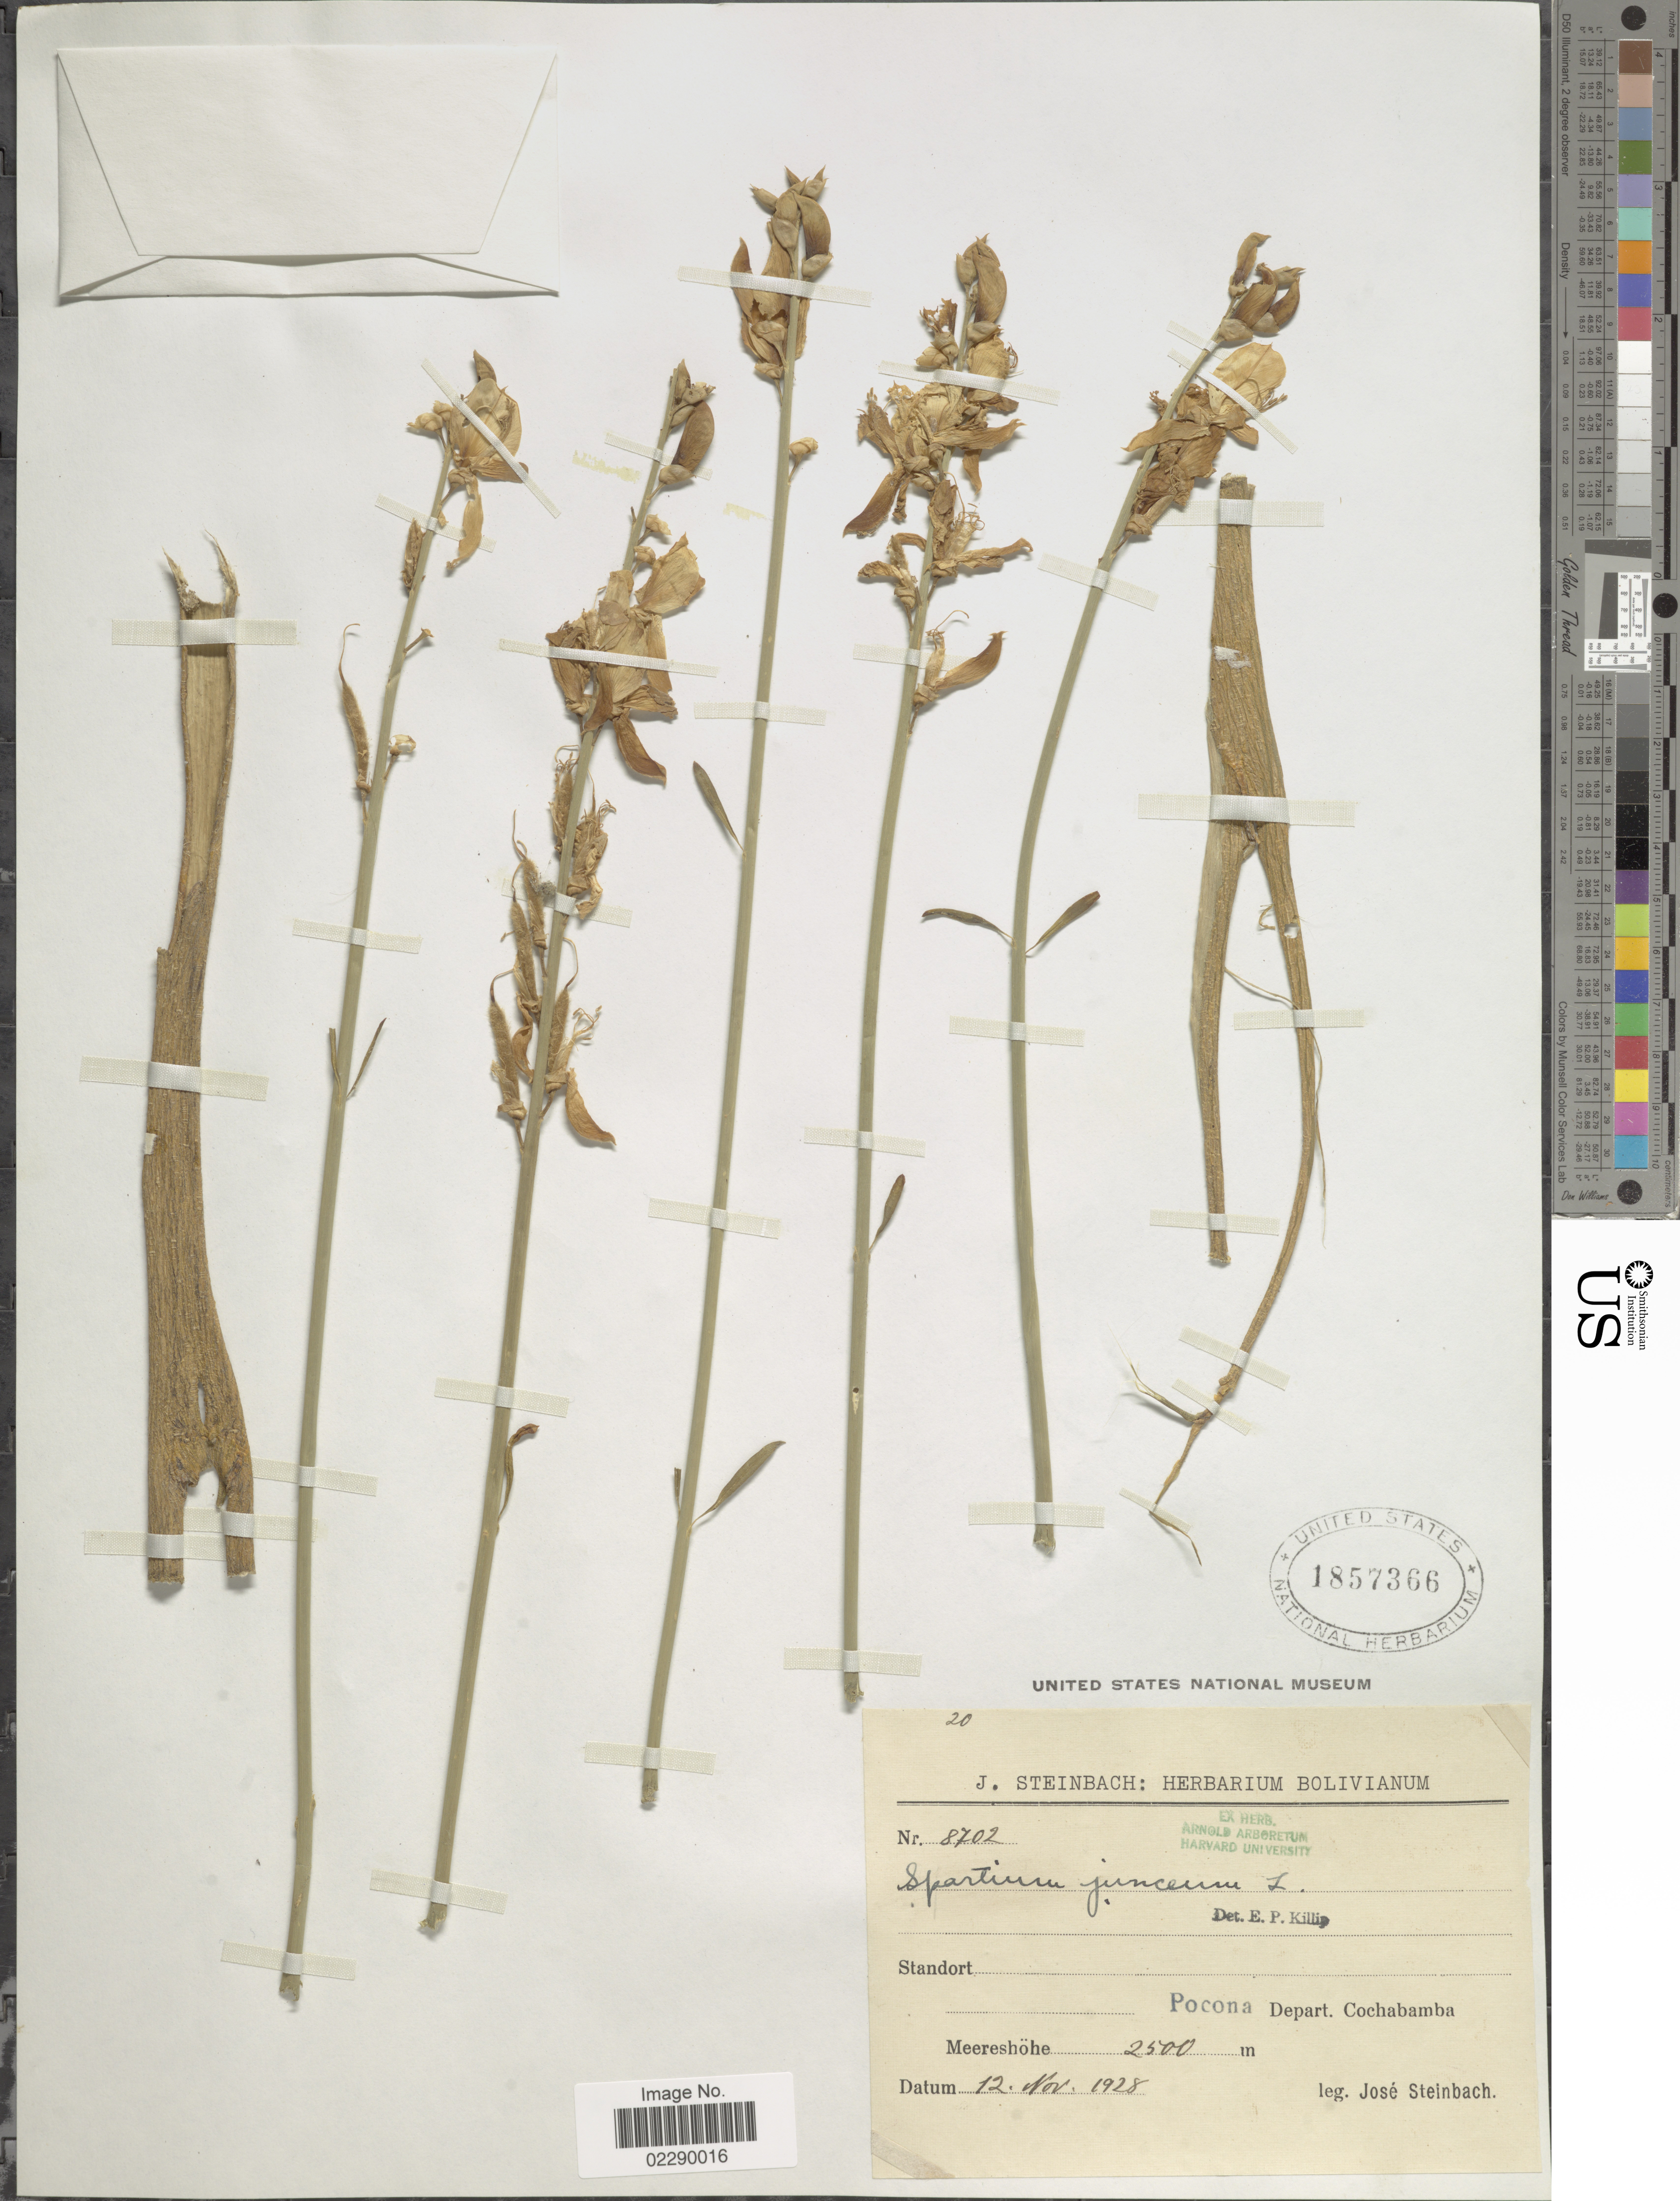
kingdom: Plantae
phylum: Tracheophyta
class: Magnoliopsida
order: Fabales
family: Fabaceae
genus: Spartium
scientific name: Spartium junceum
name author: L.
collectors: J. Steinbach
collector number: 8702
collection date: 1928-11-12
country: Bolivia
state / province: Cochabamba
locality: Pocona Depart. Cochabamba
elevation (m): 2500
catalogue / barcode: US 1857366